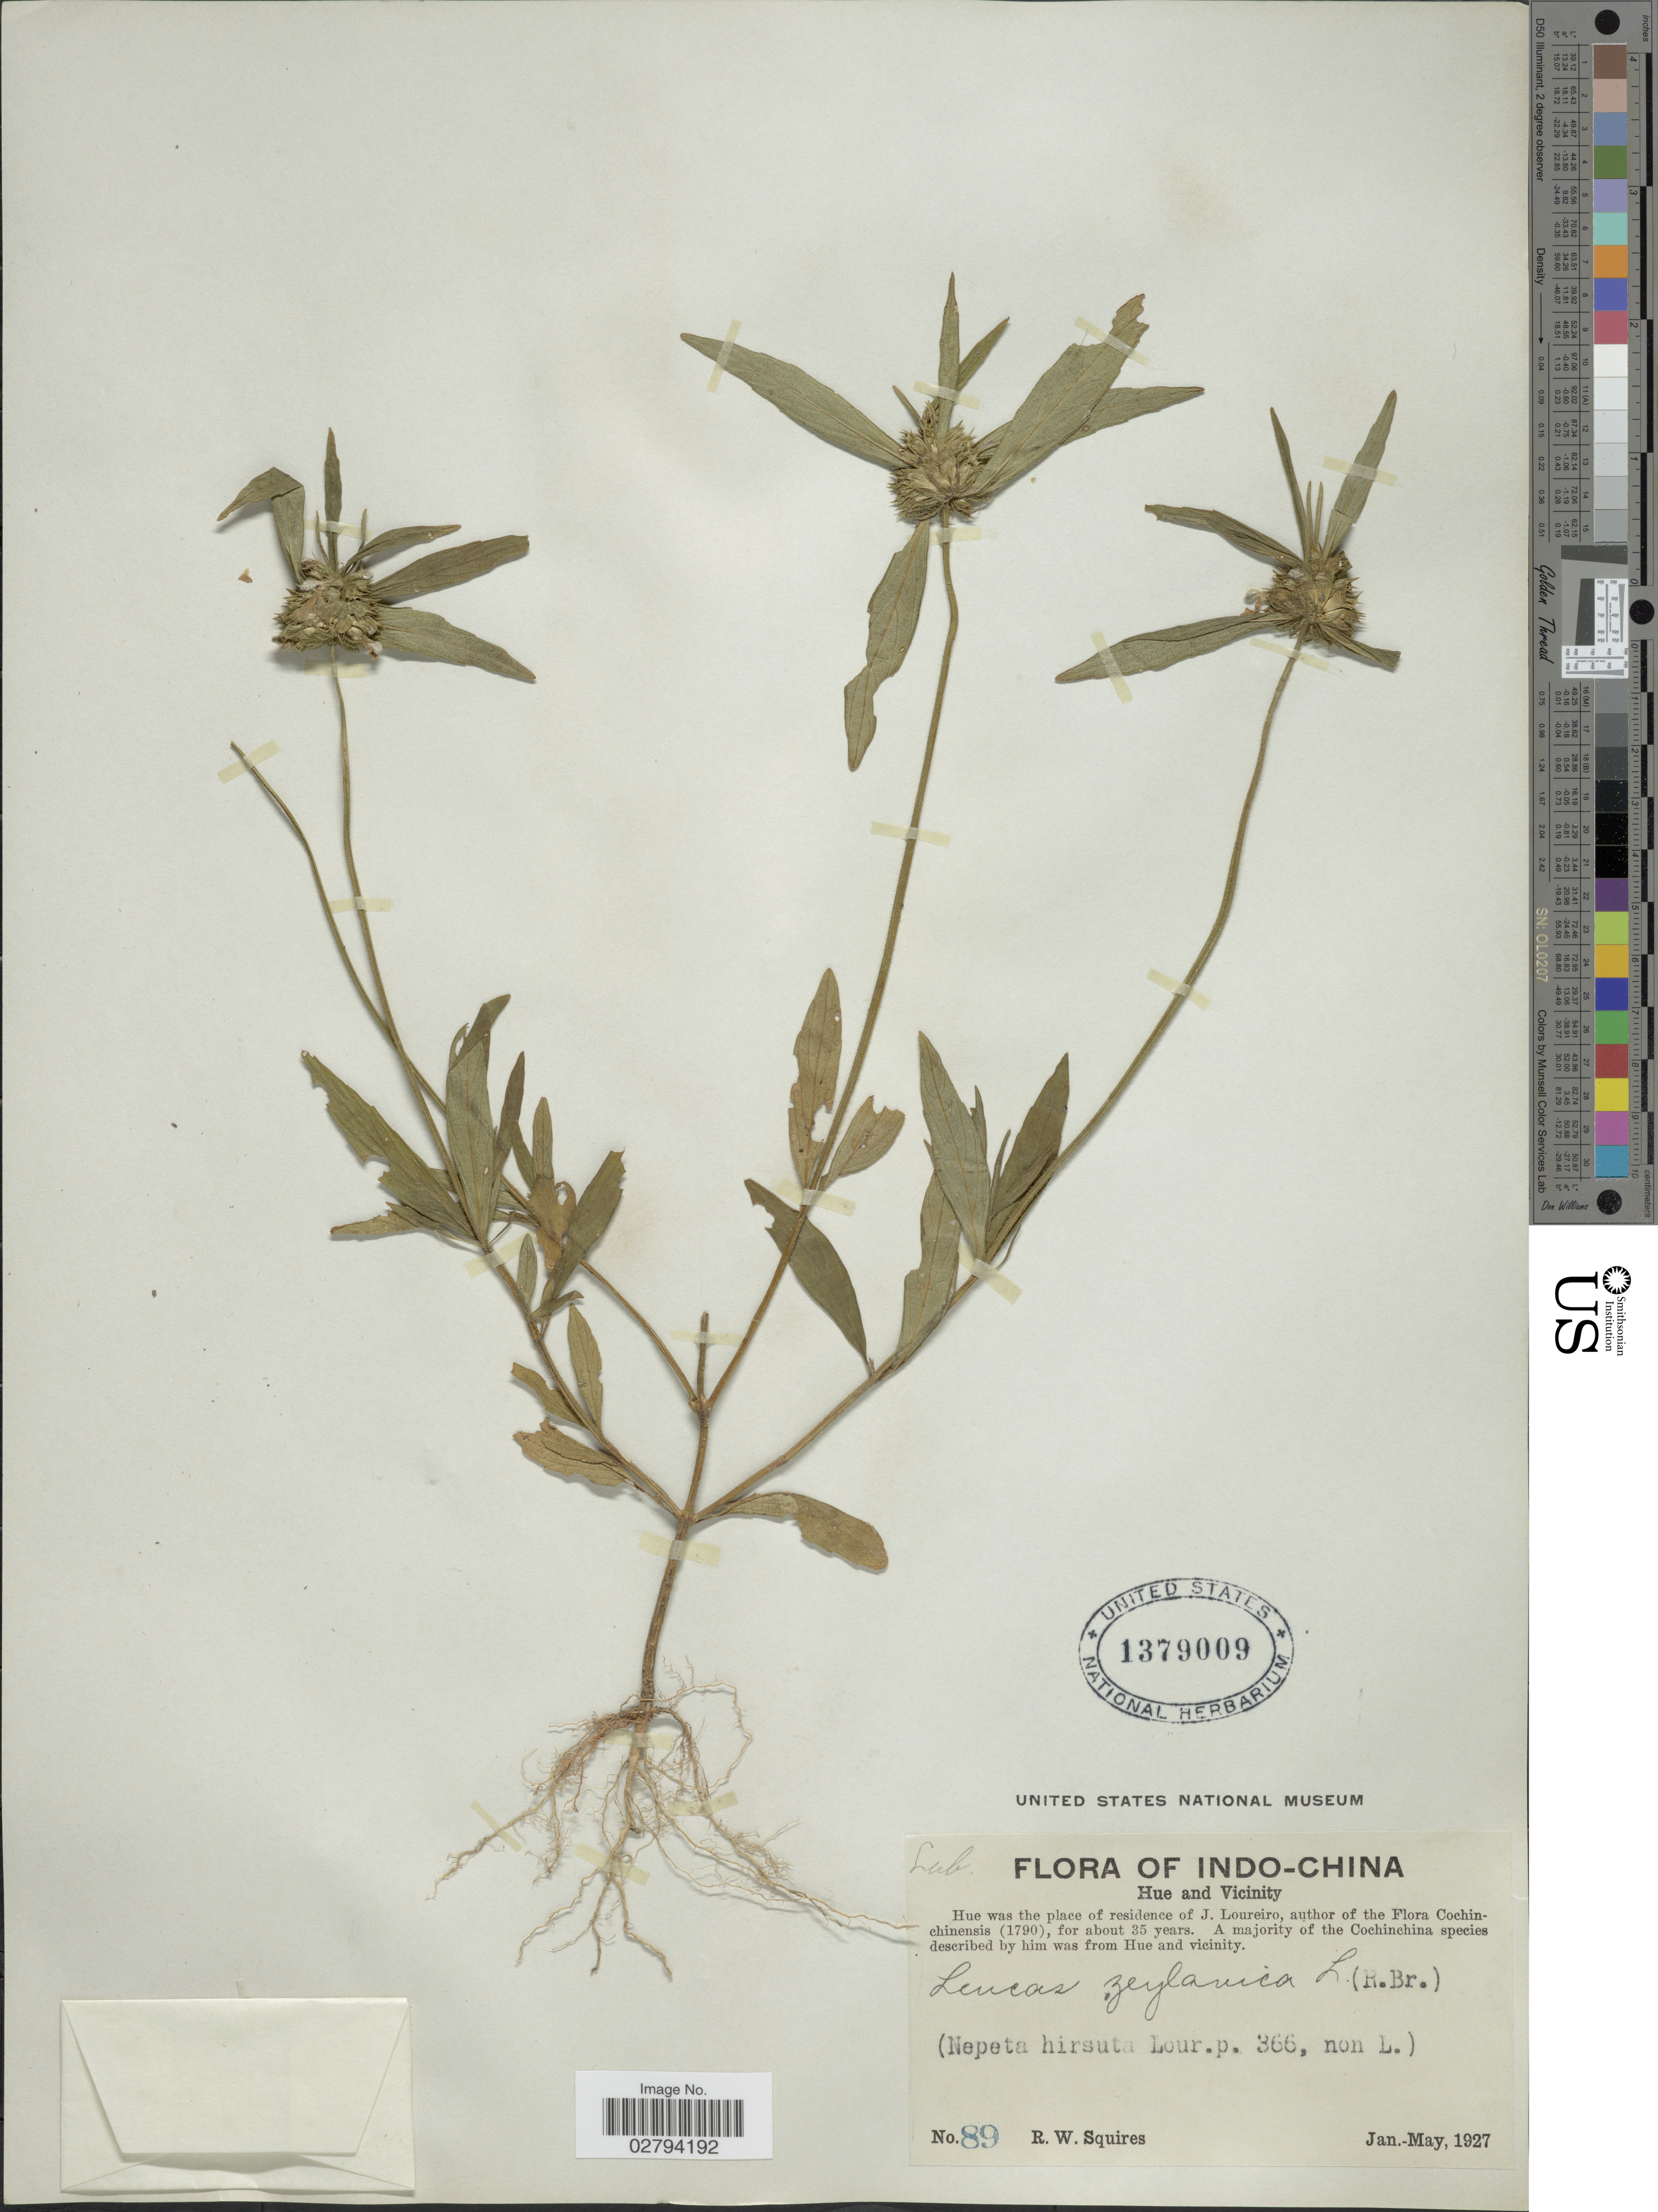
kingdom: Plantae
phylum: Tracheophyta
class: Magnoliopsida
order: Lamiales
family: Lamiaceae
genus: Leucas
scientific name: Leucas zeylanica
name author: (L.) W.T. Aiton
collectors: R. Squires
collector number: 89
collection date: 1927-01/1927-05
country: Vietnam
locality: Indo-China, Hue and vicinity.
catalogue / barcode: US 1379009